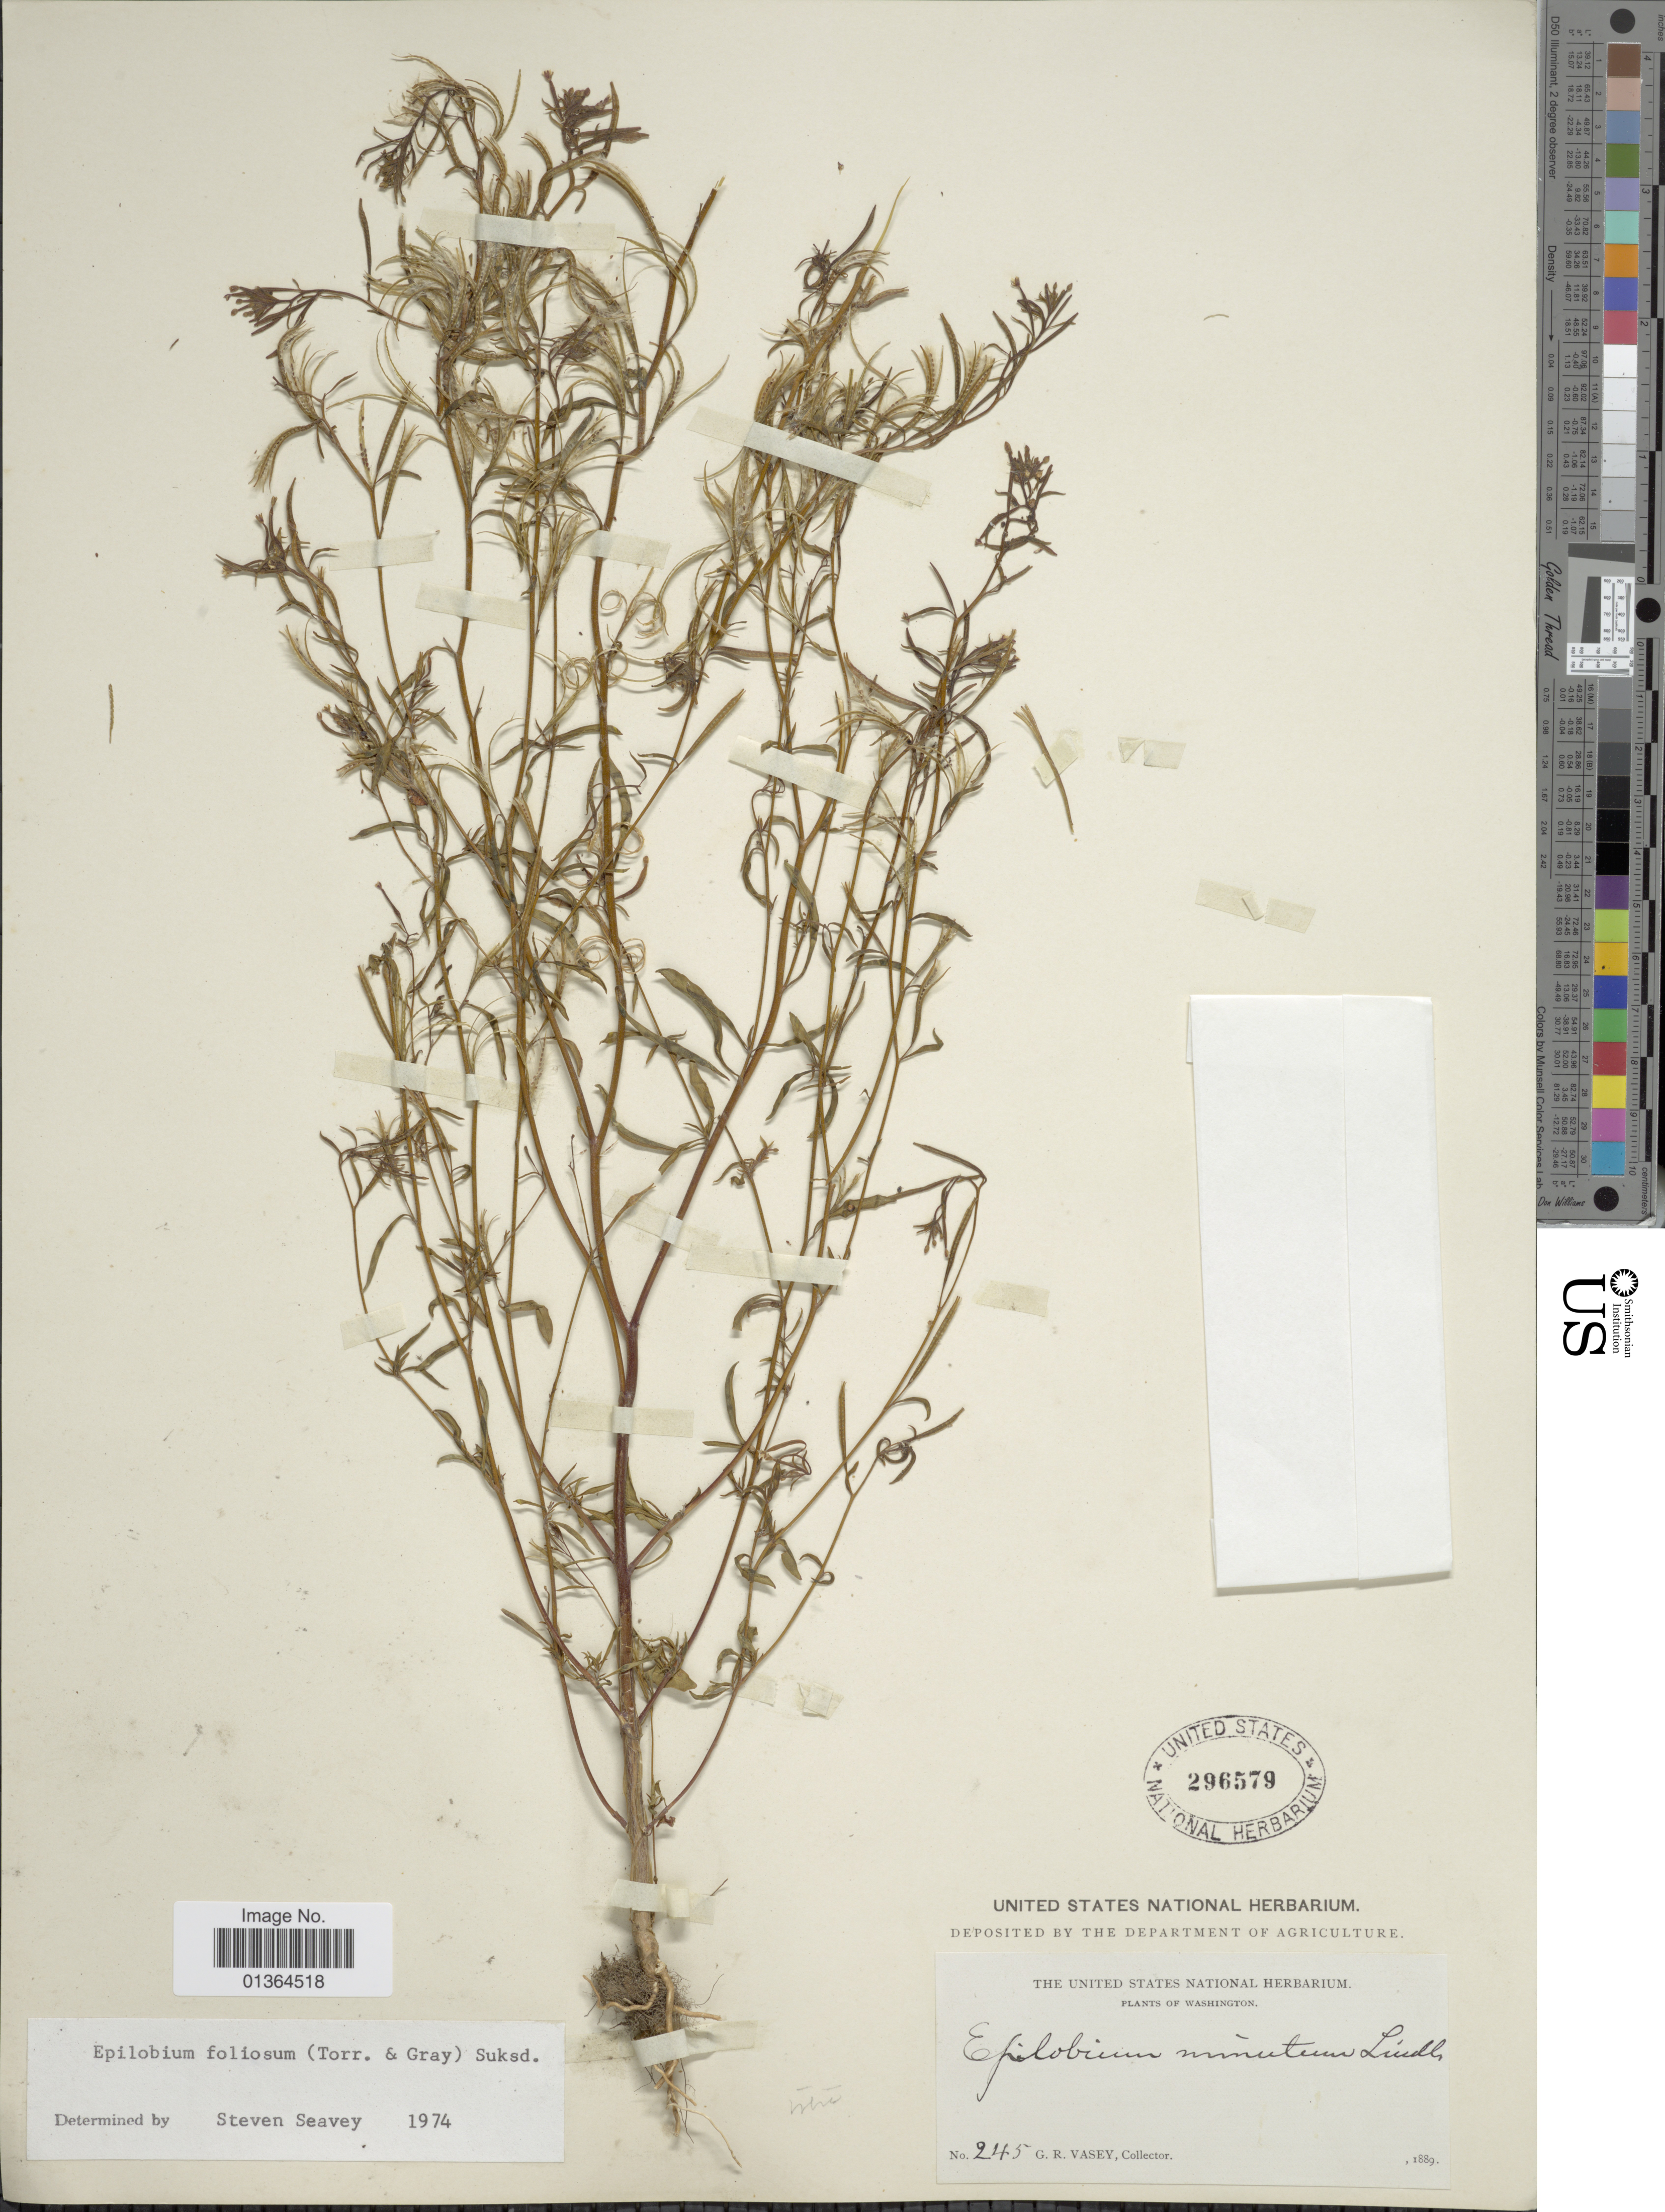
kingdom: Plantae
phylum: Tracheophyta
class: Magnoliopsida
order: Myrtales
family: Onagraceae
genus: Epilobium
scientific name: Epilobium foliosum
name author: (Nutt. ex Torr. & A. Gray) Suksd.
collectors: G. R. Vasey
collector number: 245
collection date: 1889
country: United States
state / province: Washington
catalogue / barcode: US 296579